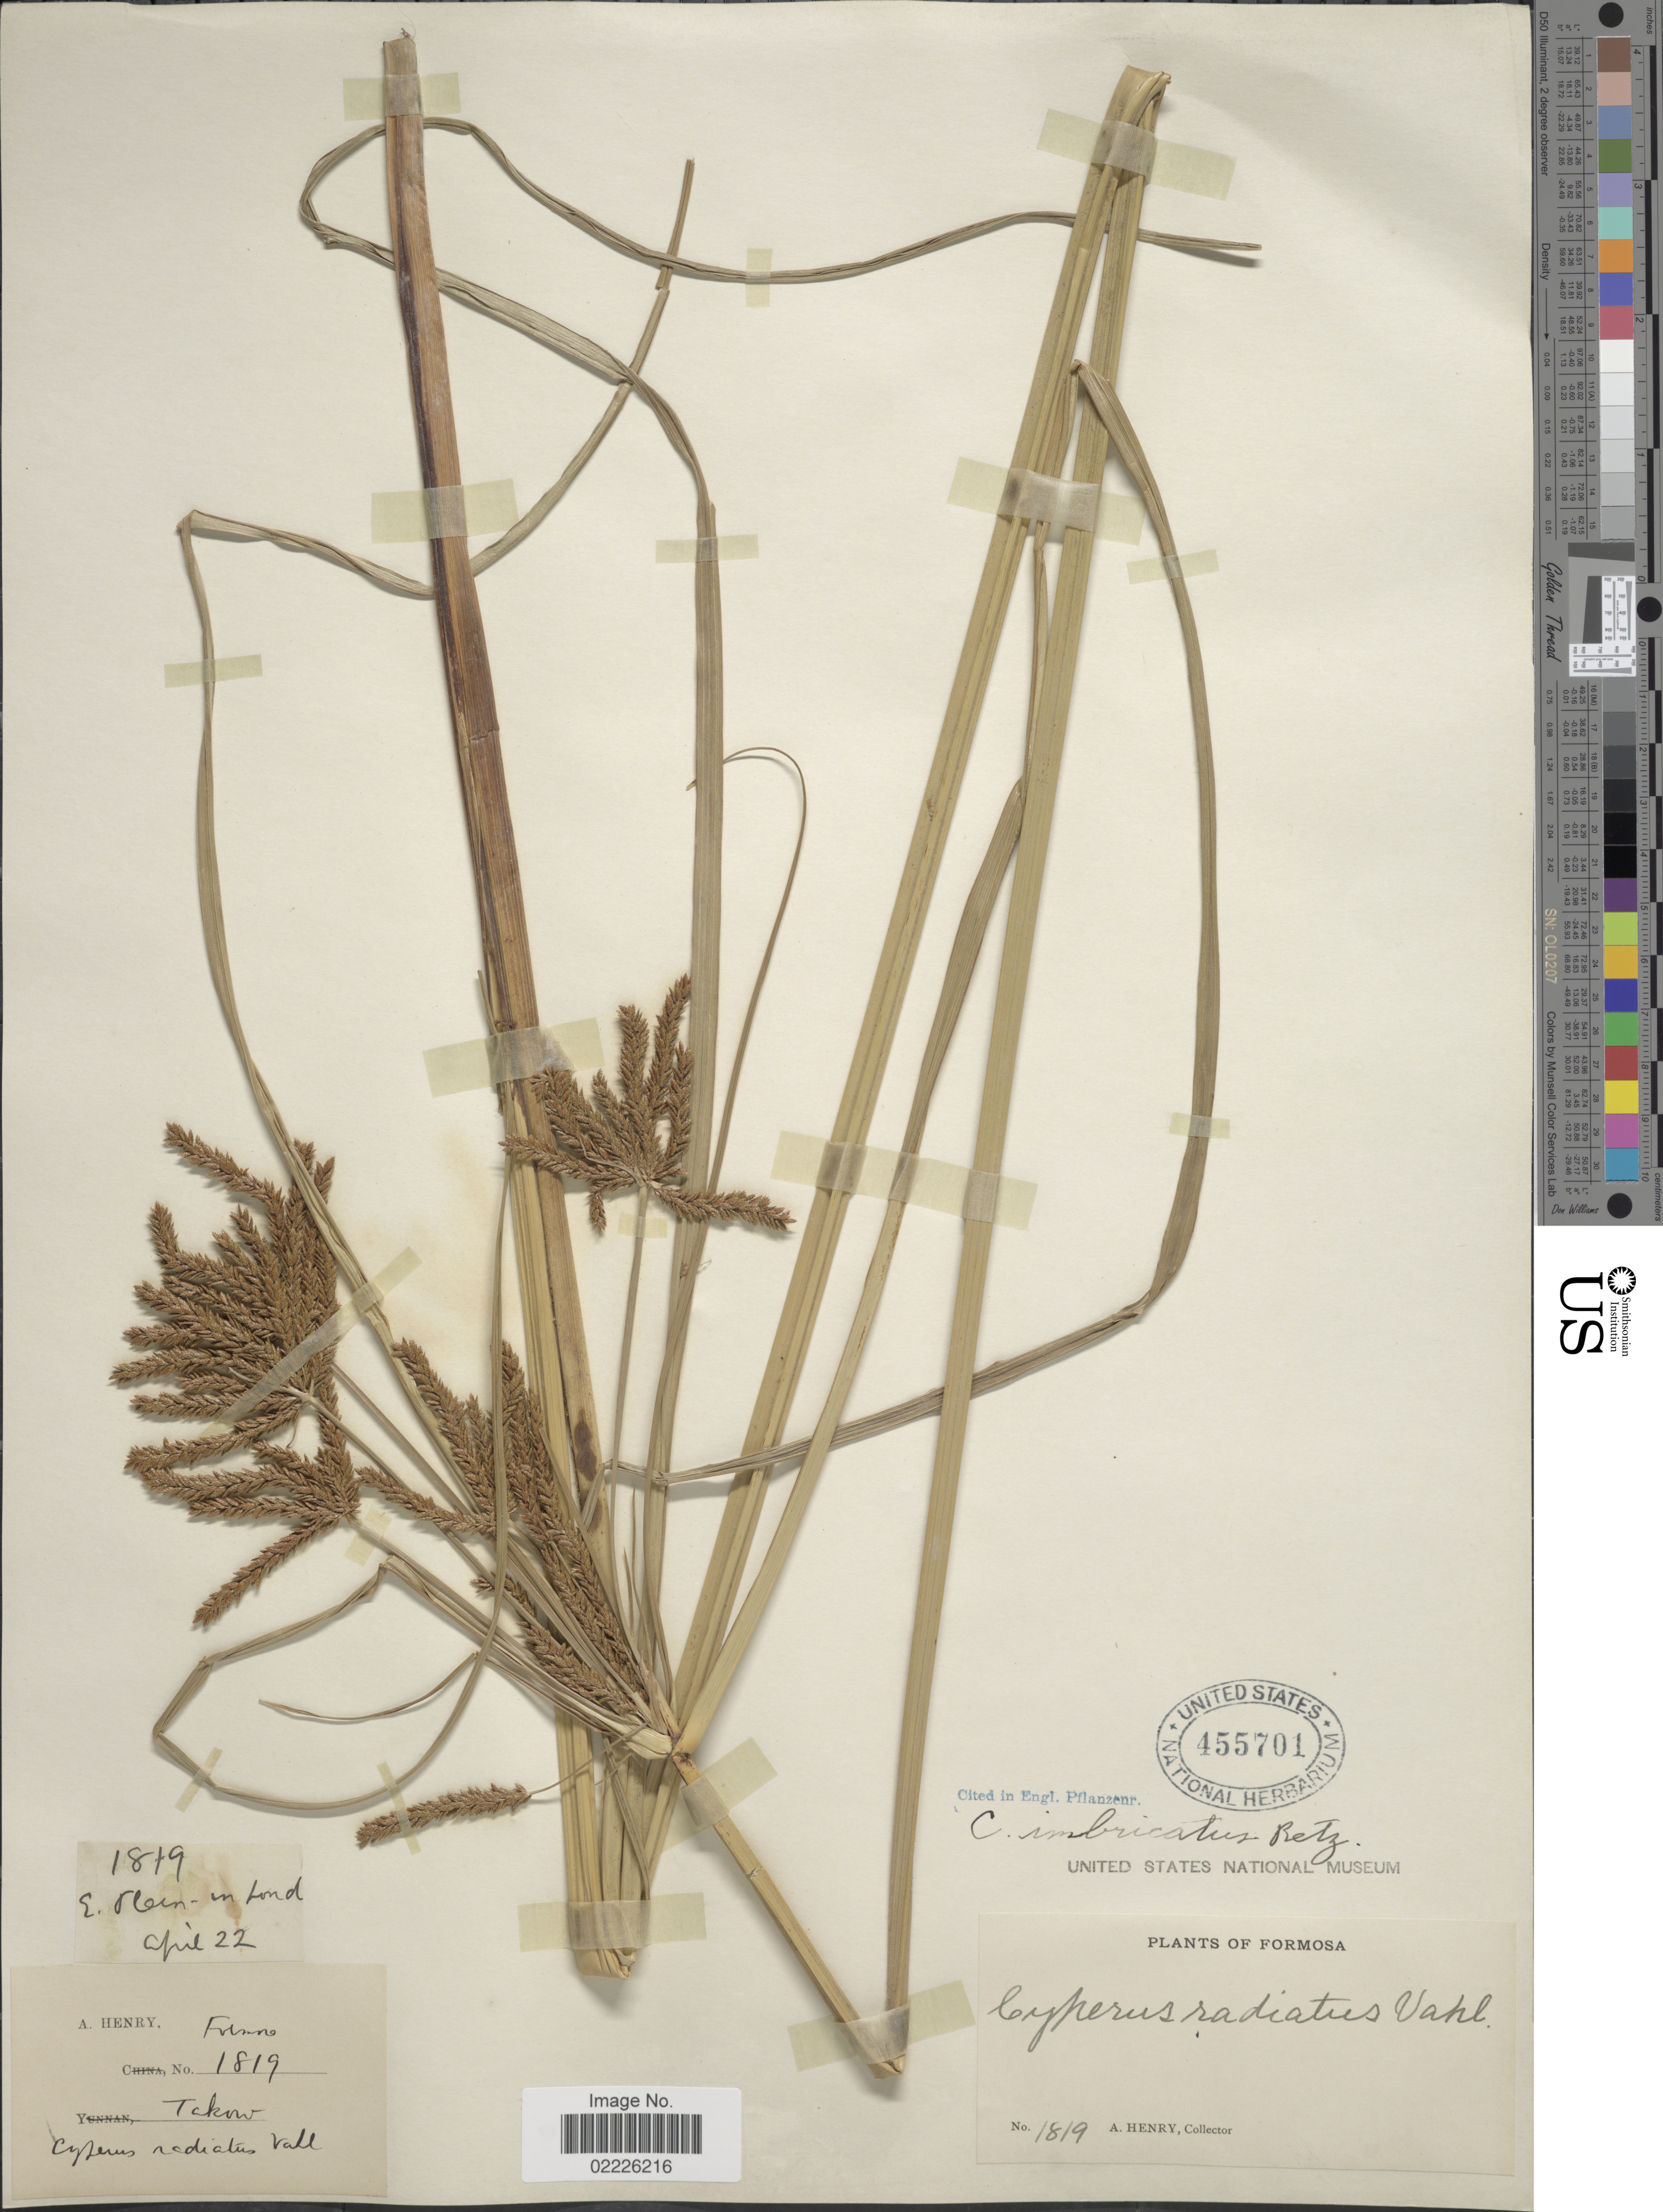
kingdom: Plantae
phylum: Tracheophyta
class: Liliopsida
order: Poales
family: Cyperaceae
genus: Cyperus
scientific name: Cyperus imbricatus Retz.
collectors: A. Henry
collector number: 1819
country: Taiwan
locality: Formosa. Takow.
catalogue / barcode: US 455701